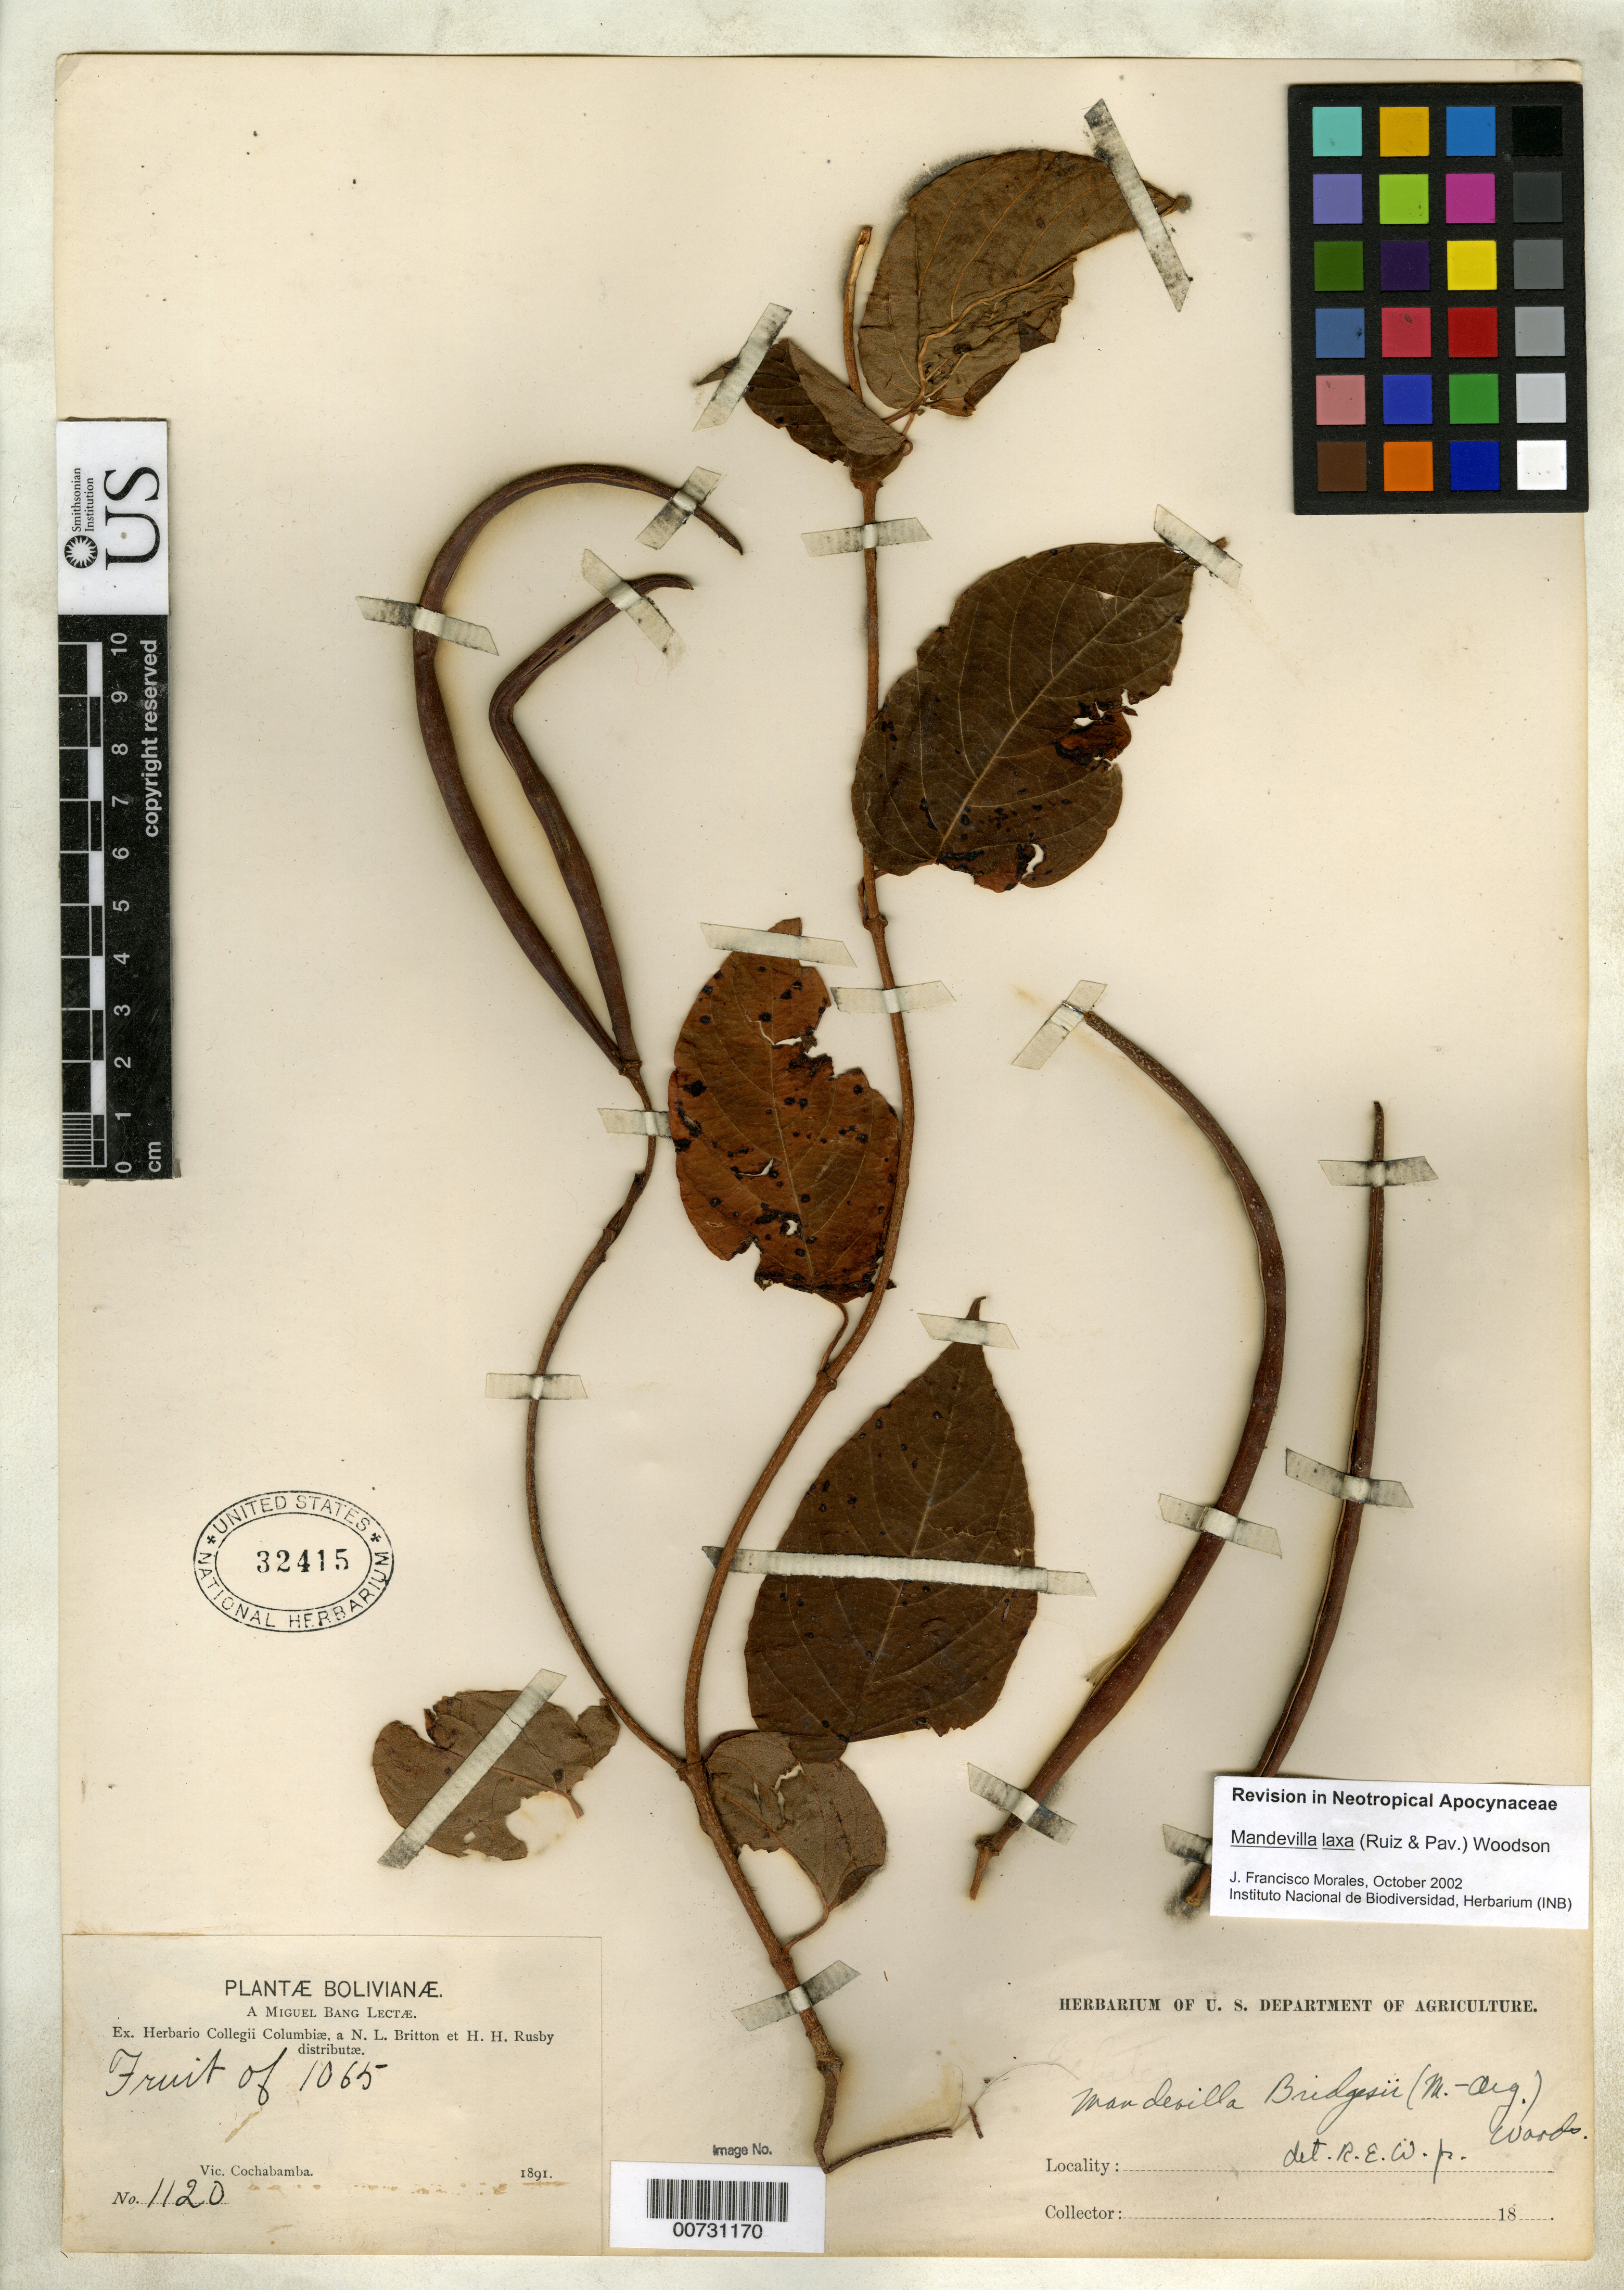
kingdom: Plantae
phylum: Tracheophyta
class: Magnoliopsida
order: Gentianales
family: Apocynaceae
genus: Mandevilla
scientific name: Mandevilla bangii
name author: Rusby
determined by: Morales, J. F.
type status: Possible Isotype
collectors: M. Bang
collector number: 1120 "fruit of 1065"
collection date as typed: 1891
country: Bolivia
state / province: Cochabamba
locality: Vic. Cochabamba.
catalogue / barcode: US 32415